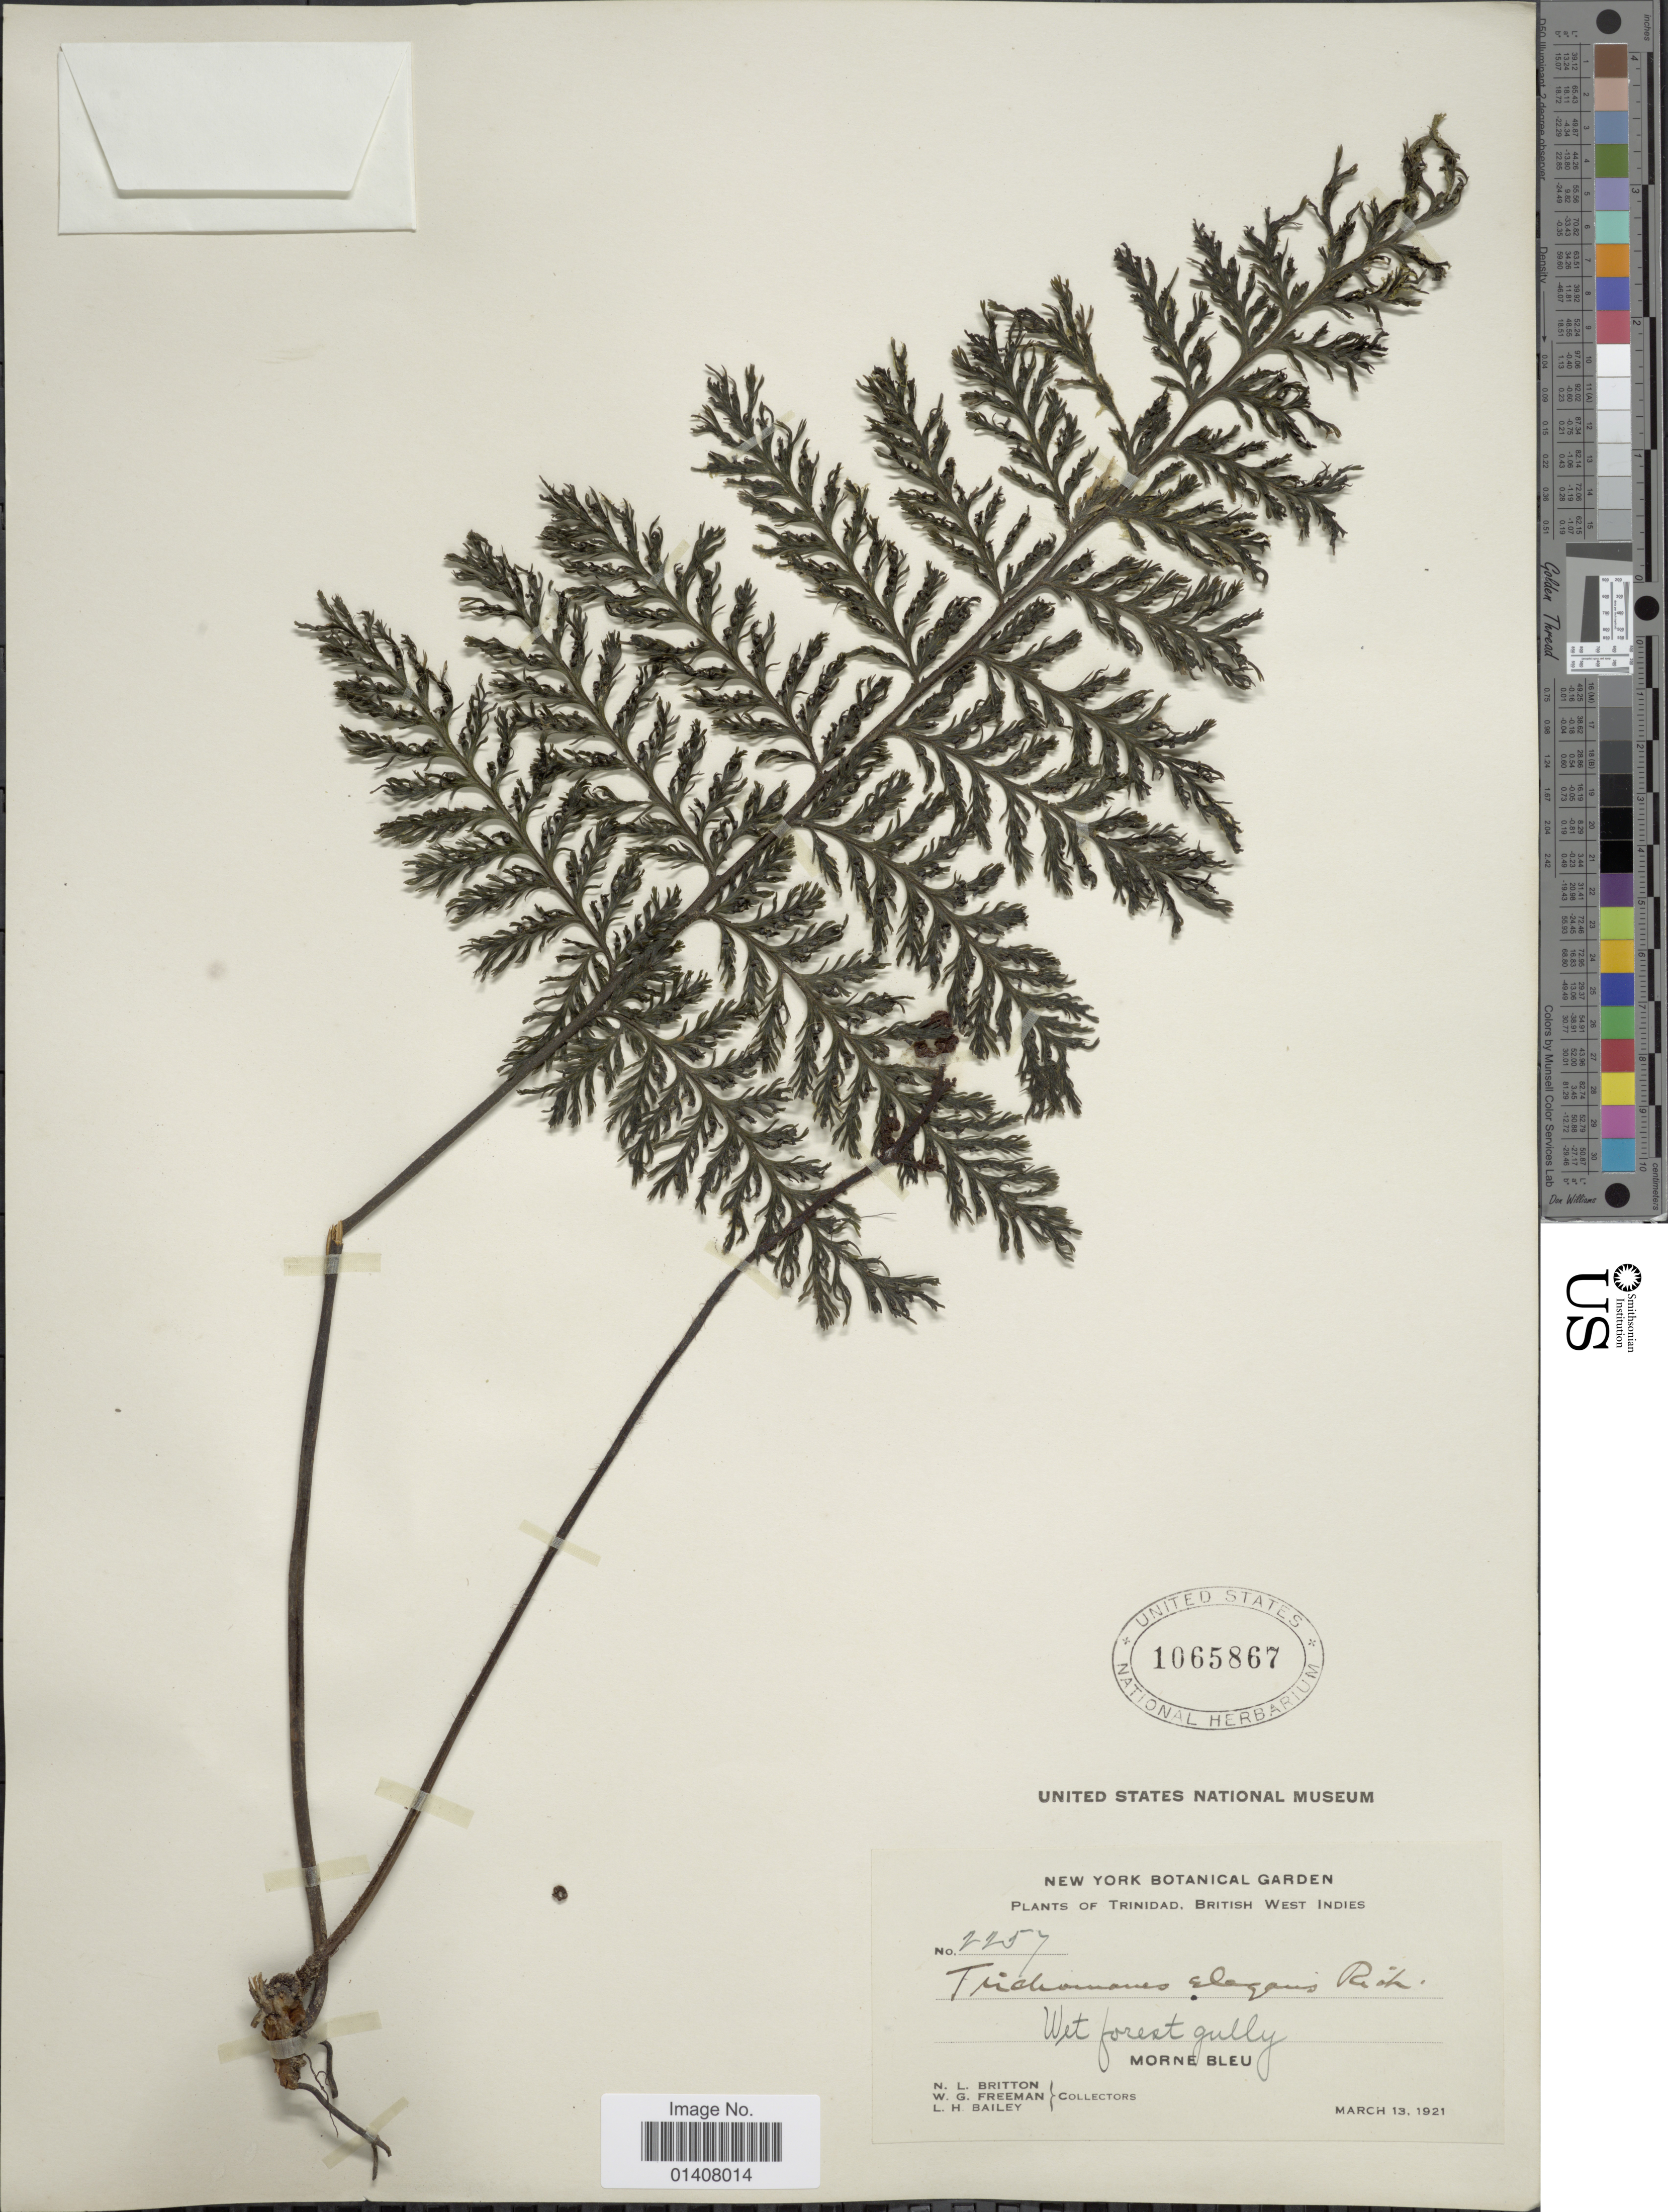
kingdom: Plantae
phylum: Tracheophyta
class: Polypodiopsida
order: Hymenophyllales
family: Hymenophyllaceae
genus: Trichomanes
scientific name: Trichomanes elegans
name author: Rich.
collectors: N. Britton, W. Freeman & L. H. Bailey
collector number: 2257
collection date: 1921-03-13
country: Trinidad and Tobago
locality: Trinidad, British West Indies, Wet forest gully, Morne Bleu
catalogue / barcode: US 1065867